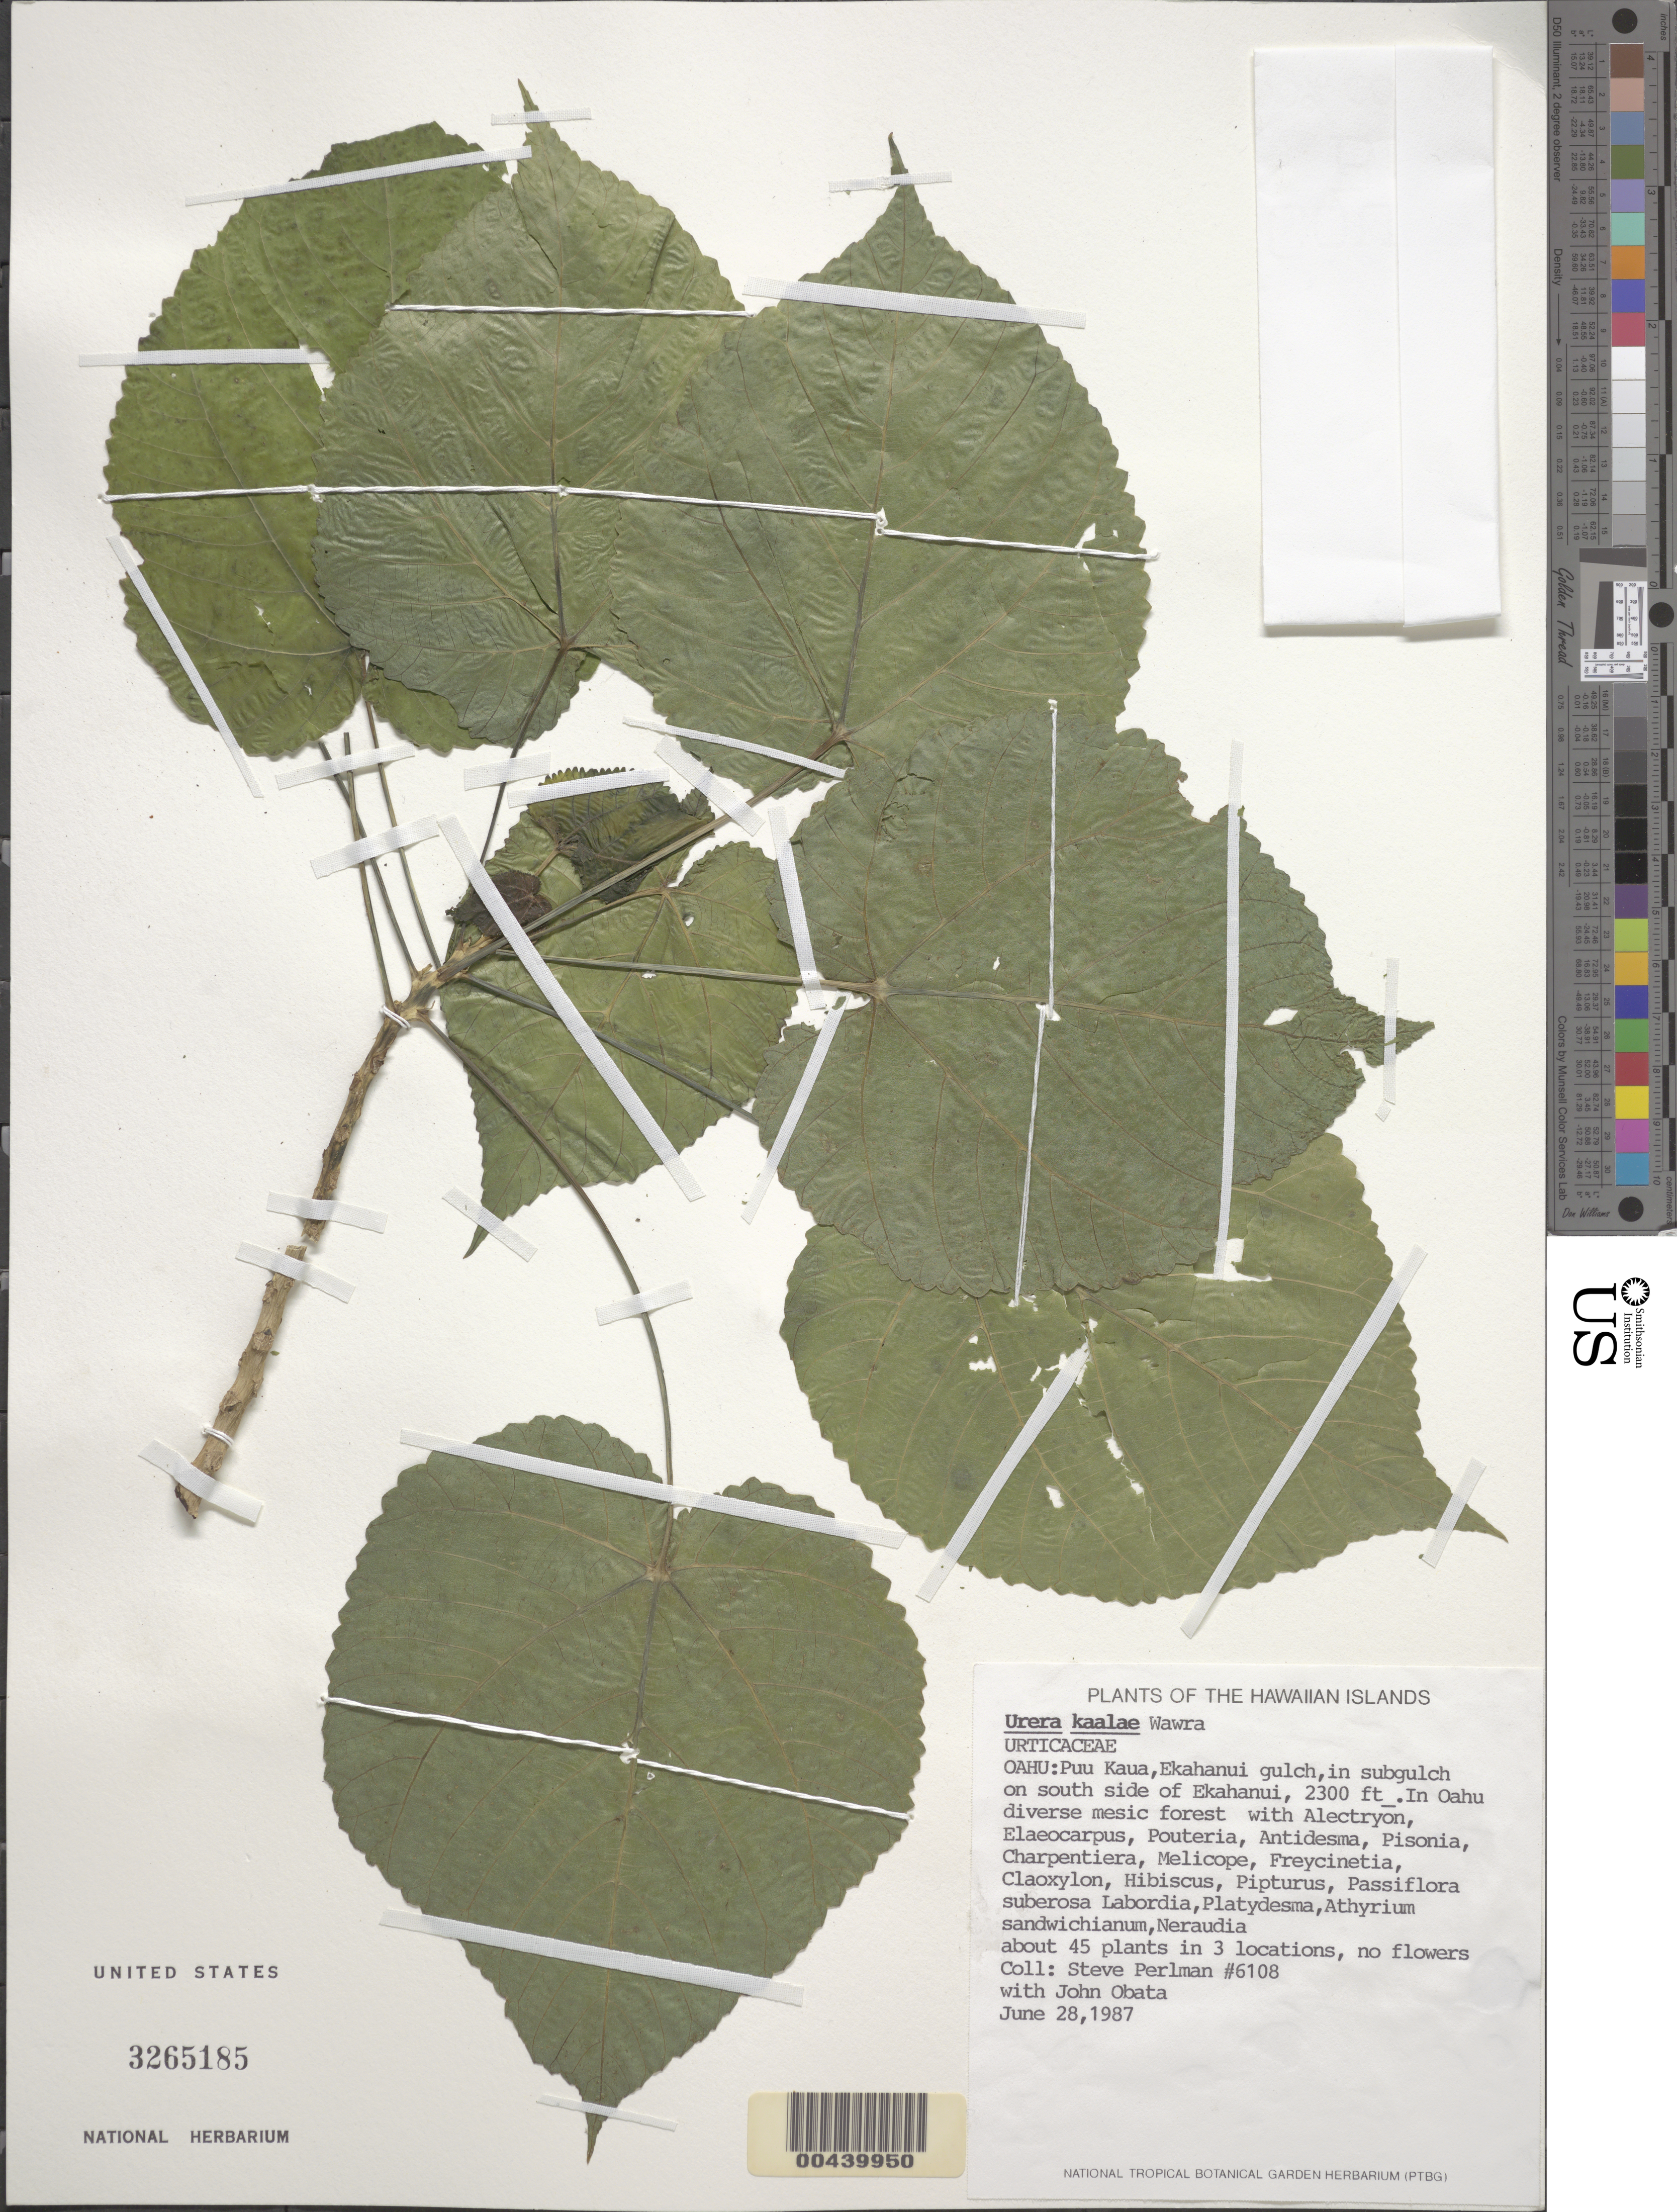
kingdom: Plantae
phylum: Tracheophyta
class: Magnoliopsida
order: Rosales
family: Urticaceae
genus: Urera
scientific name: Urera kaalae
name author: Wawra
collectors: S. P. Perlman & J. Obata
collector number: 6108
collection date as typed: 28 Jun 1987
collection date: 1987-06-28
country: United States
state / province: Hawaii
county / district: Honolulu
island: Oahu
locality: Puu Kaua, Ekahanui gulch, in subgulch on S side of Ekahanui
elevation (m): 701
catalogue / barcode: US 3265185